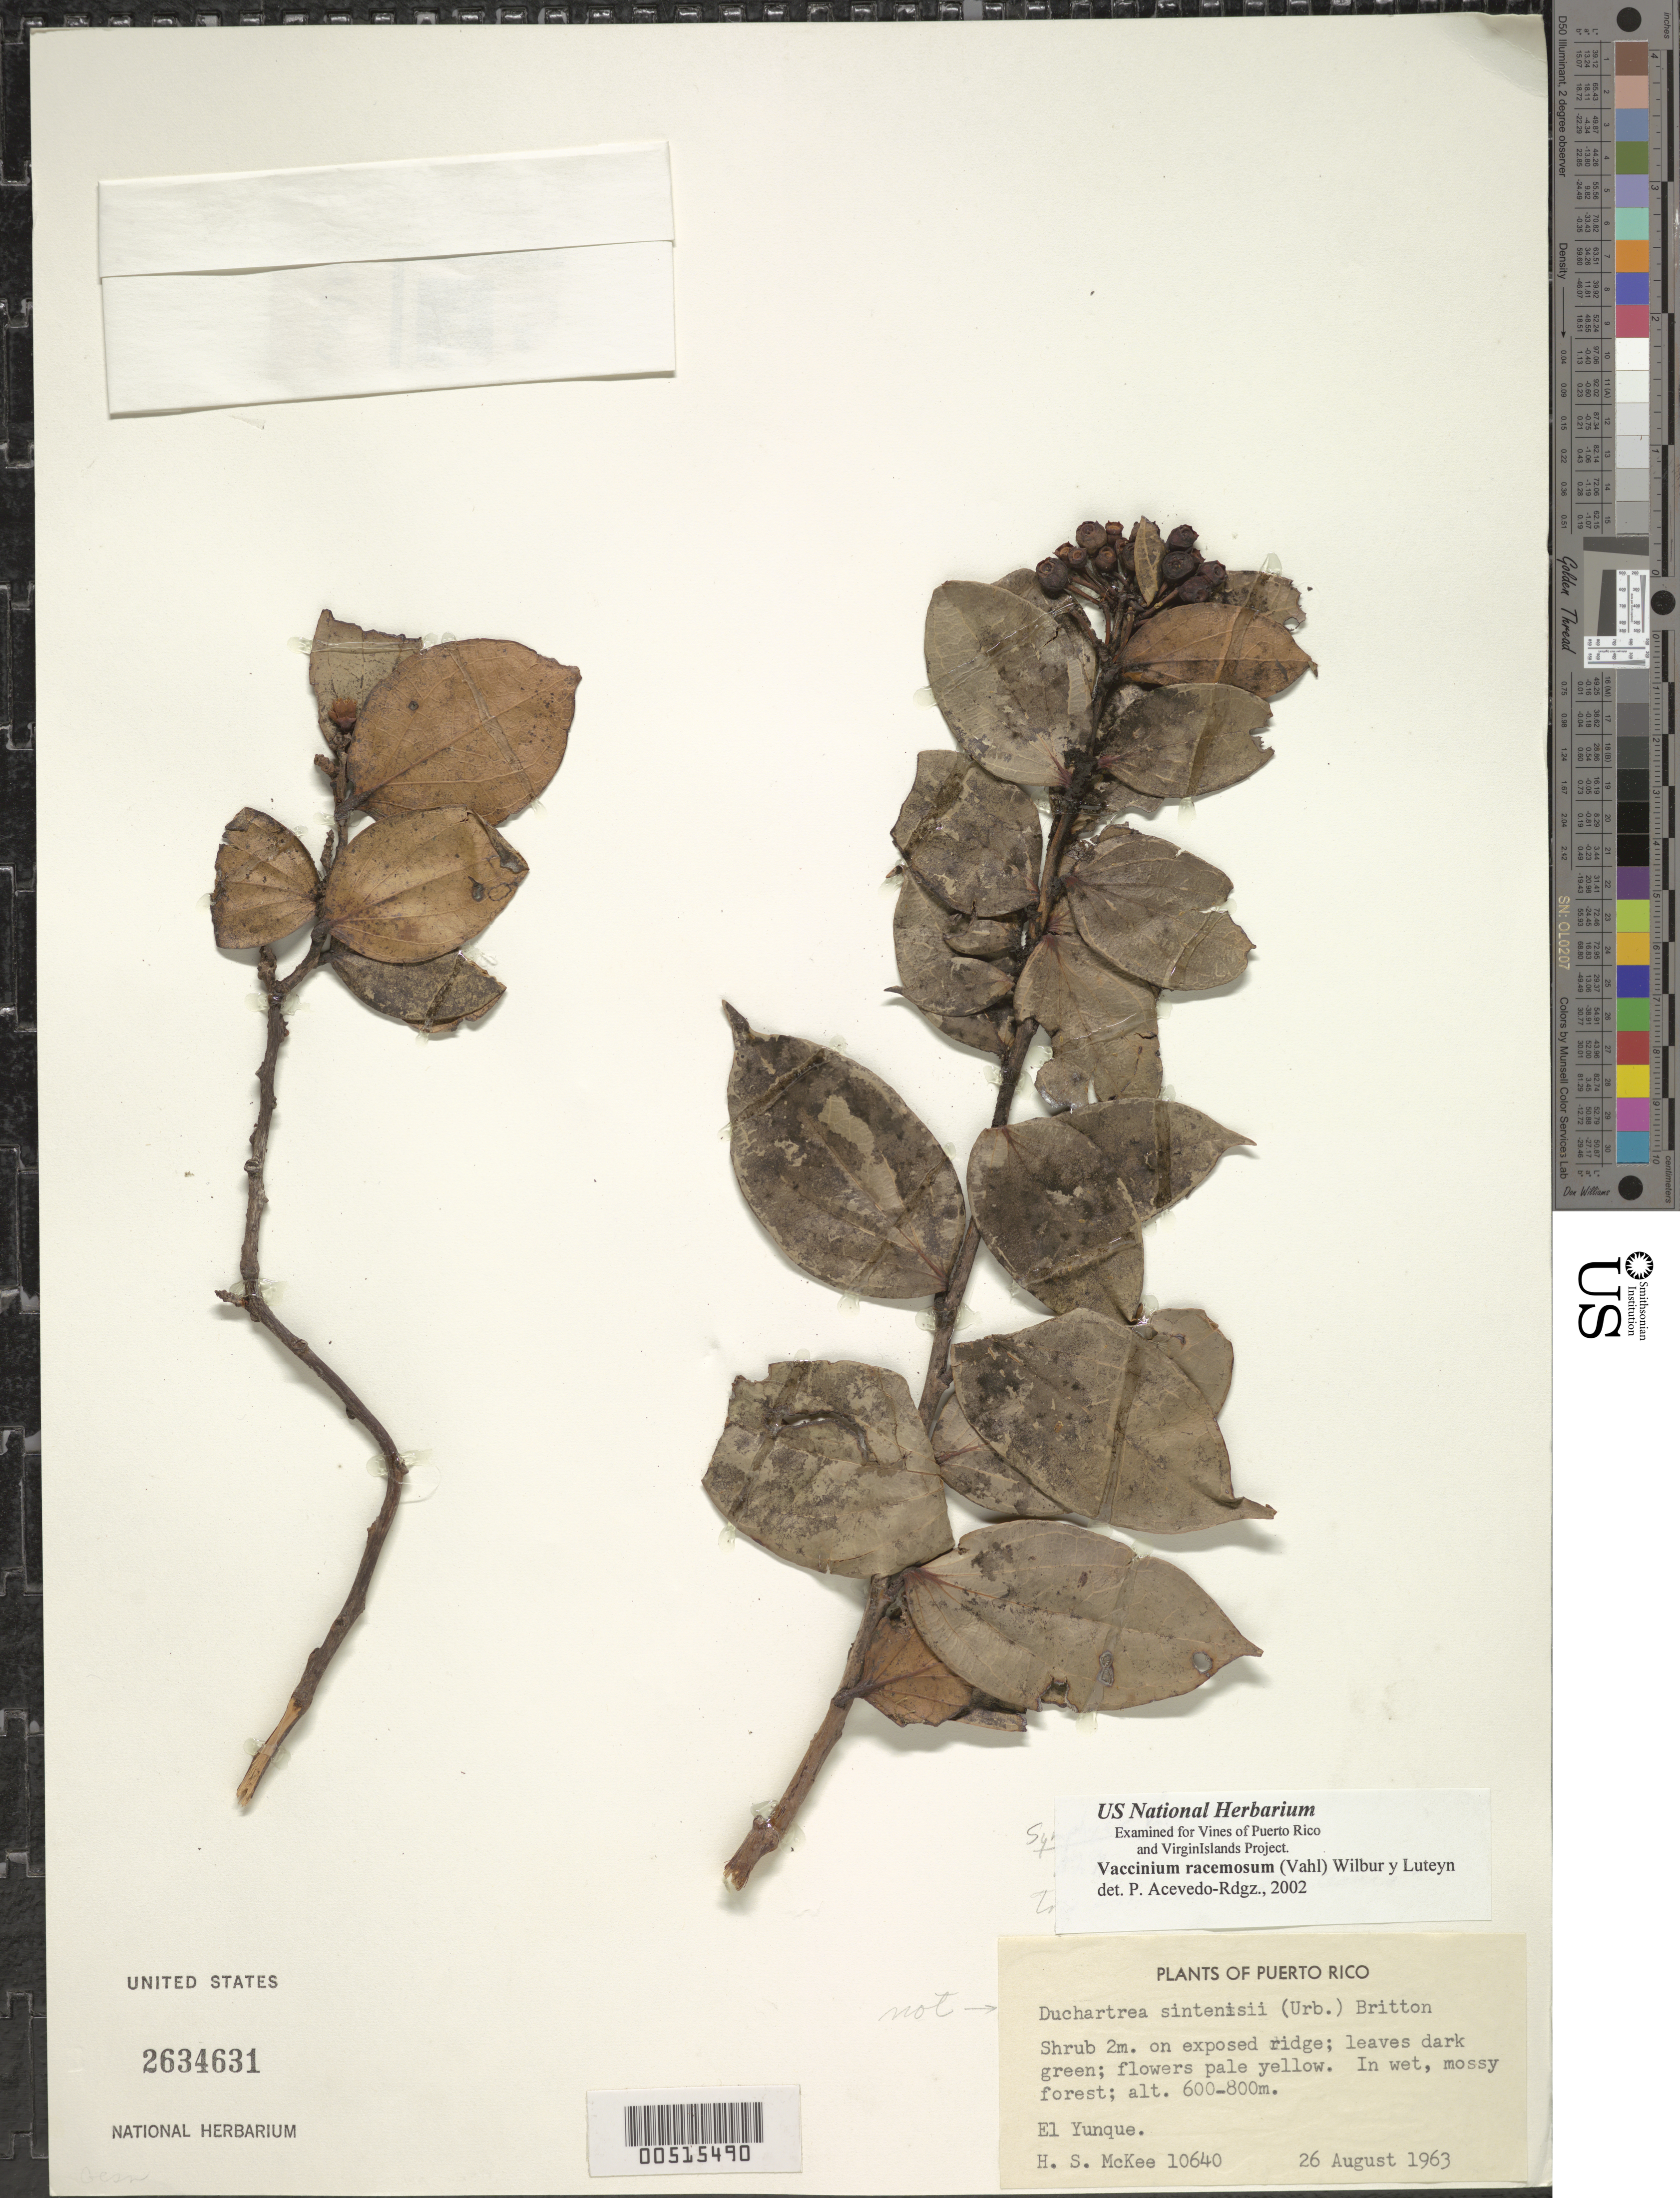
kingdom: Plantae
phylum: Tracheophyta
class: Magnoliopsida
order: Ericales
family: Ericaceae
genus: Symphysia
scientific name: Symphysia racemosa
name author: (Vahl) Stearn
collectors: H. S. MacKee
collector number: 10640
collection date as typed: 26 Aug 1963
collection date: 1963-08-26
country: Puerto Rico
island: Greater Antilles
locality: El Yunque. In wet, mossy forest.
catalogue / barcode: US 2634631